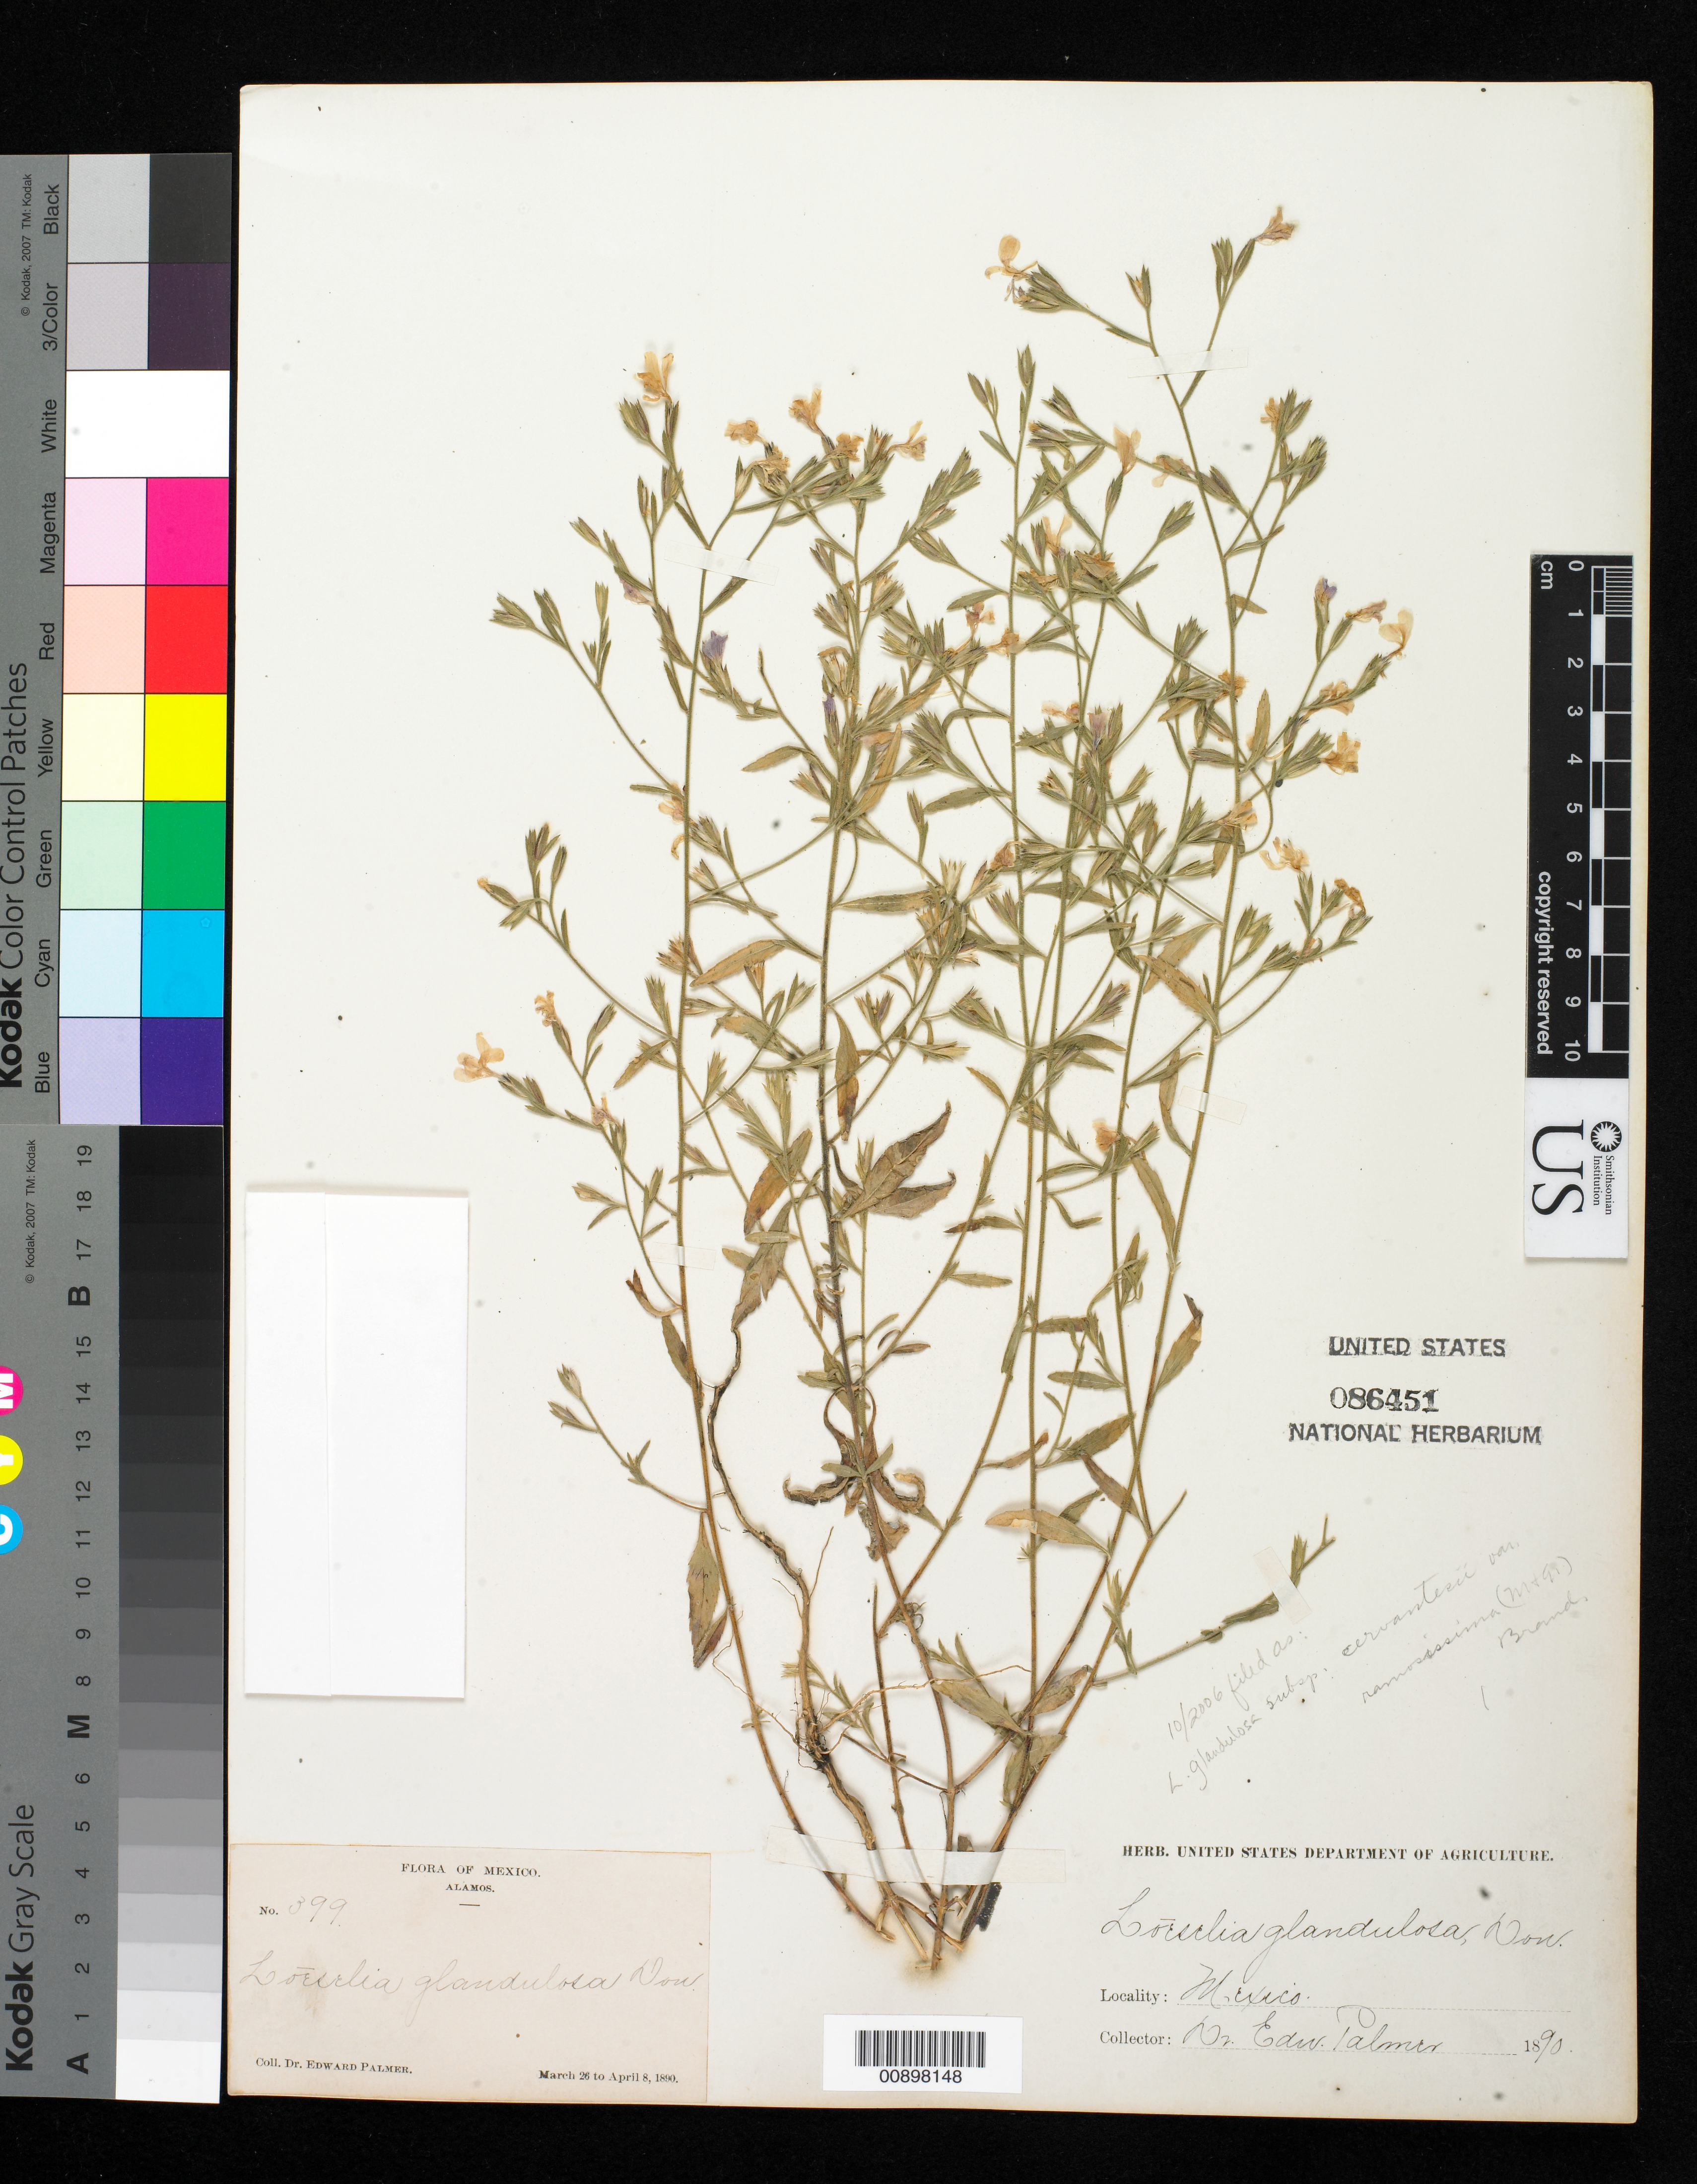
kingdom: Plantae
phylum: Tracheophyta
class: Magnoliopsida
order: Ericales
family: Polemoniaceae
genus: Loeselia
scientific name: Loeselia glandulosa subsp. cervantesii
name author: (Cav.) G. Don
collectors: E. Palmer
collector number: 399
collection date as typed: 26 Mar 1890 to 08 Apr 1890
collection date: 1890-03-26/1890-04-08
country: Mexico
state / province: Sonora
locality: Alamos, Sonora.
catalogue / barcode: US 86451